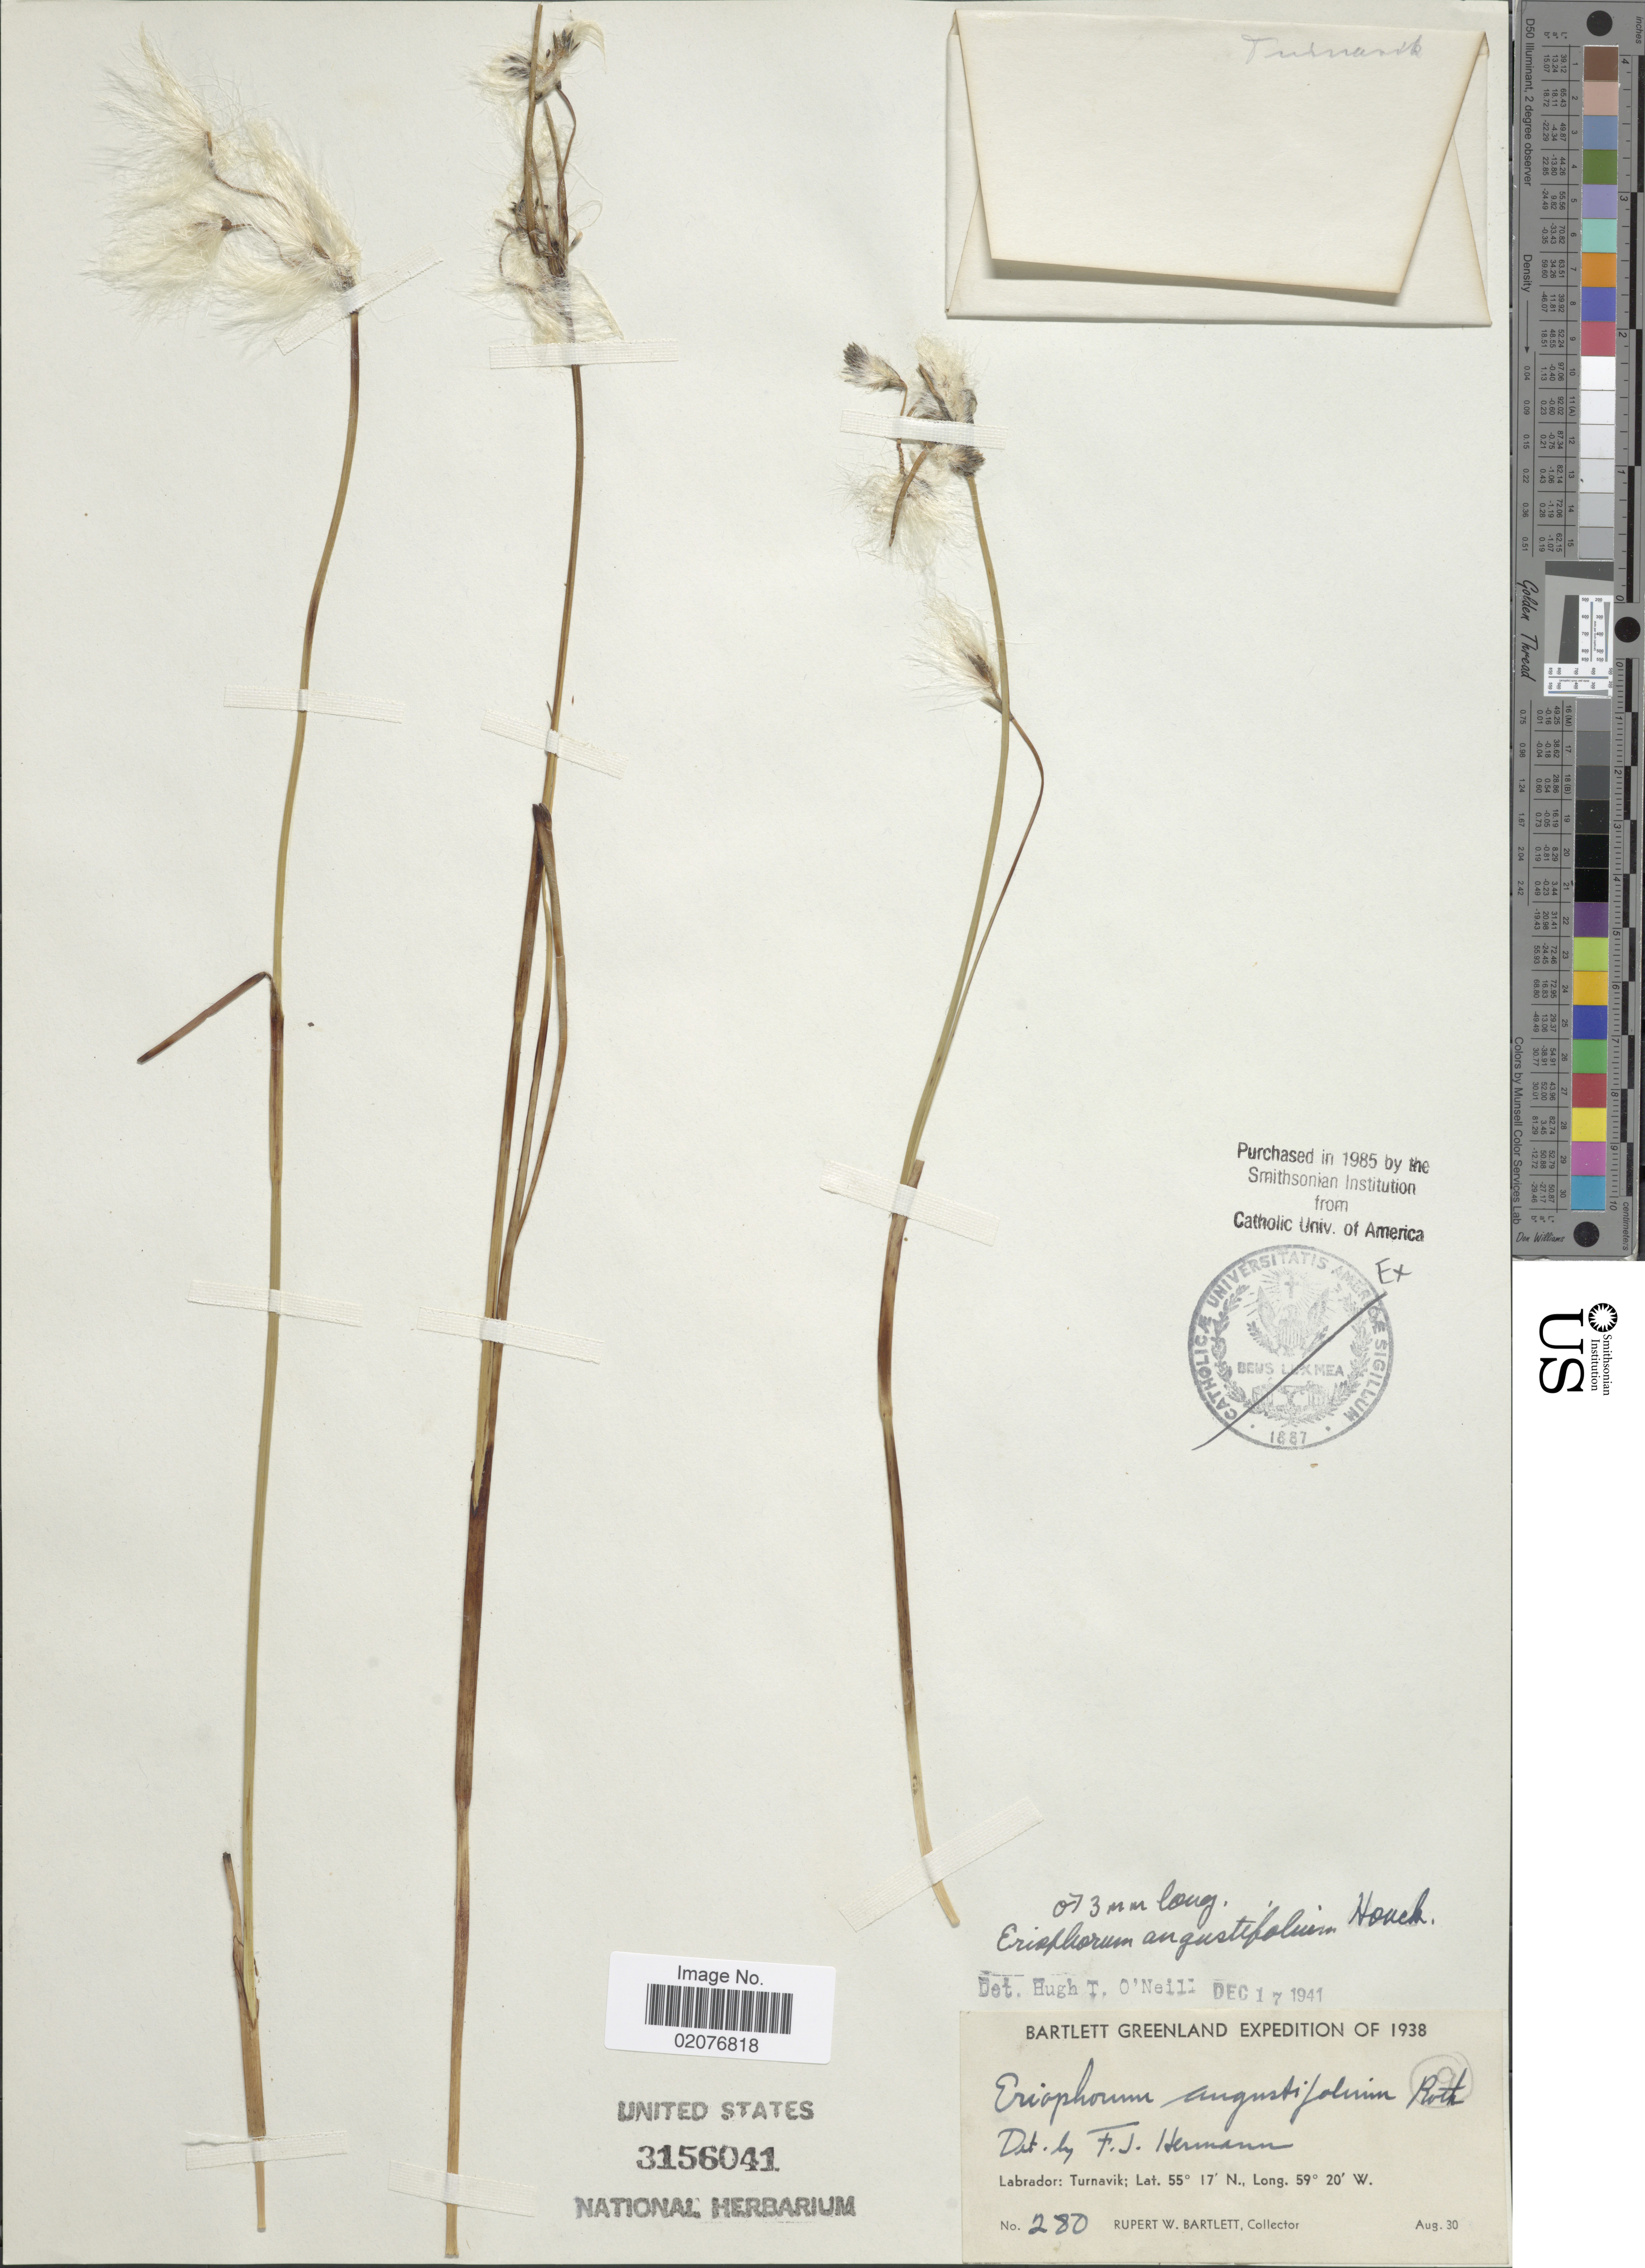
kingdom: Plantae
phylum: Tracheophyta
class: Liliopsida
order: Poales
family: Cyperaceae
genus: Eriophorum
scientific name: Eriophorum angustifolium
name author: Honck.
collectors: R. W. Bartlett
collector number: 280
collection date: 1938-08-30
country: Canada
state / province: Newfoundland and Labrador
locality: Bartlett Greenland, Labrador: Turnavik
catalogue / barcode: US 3156041